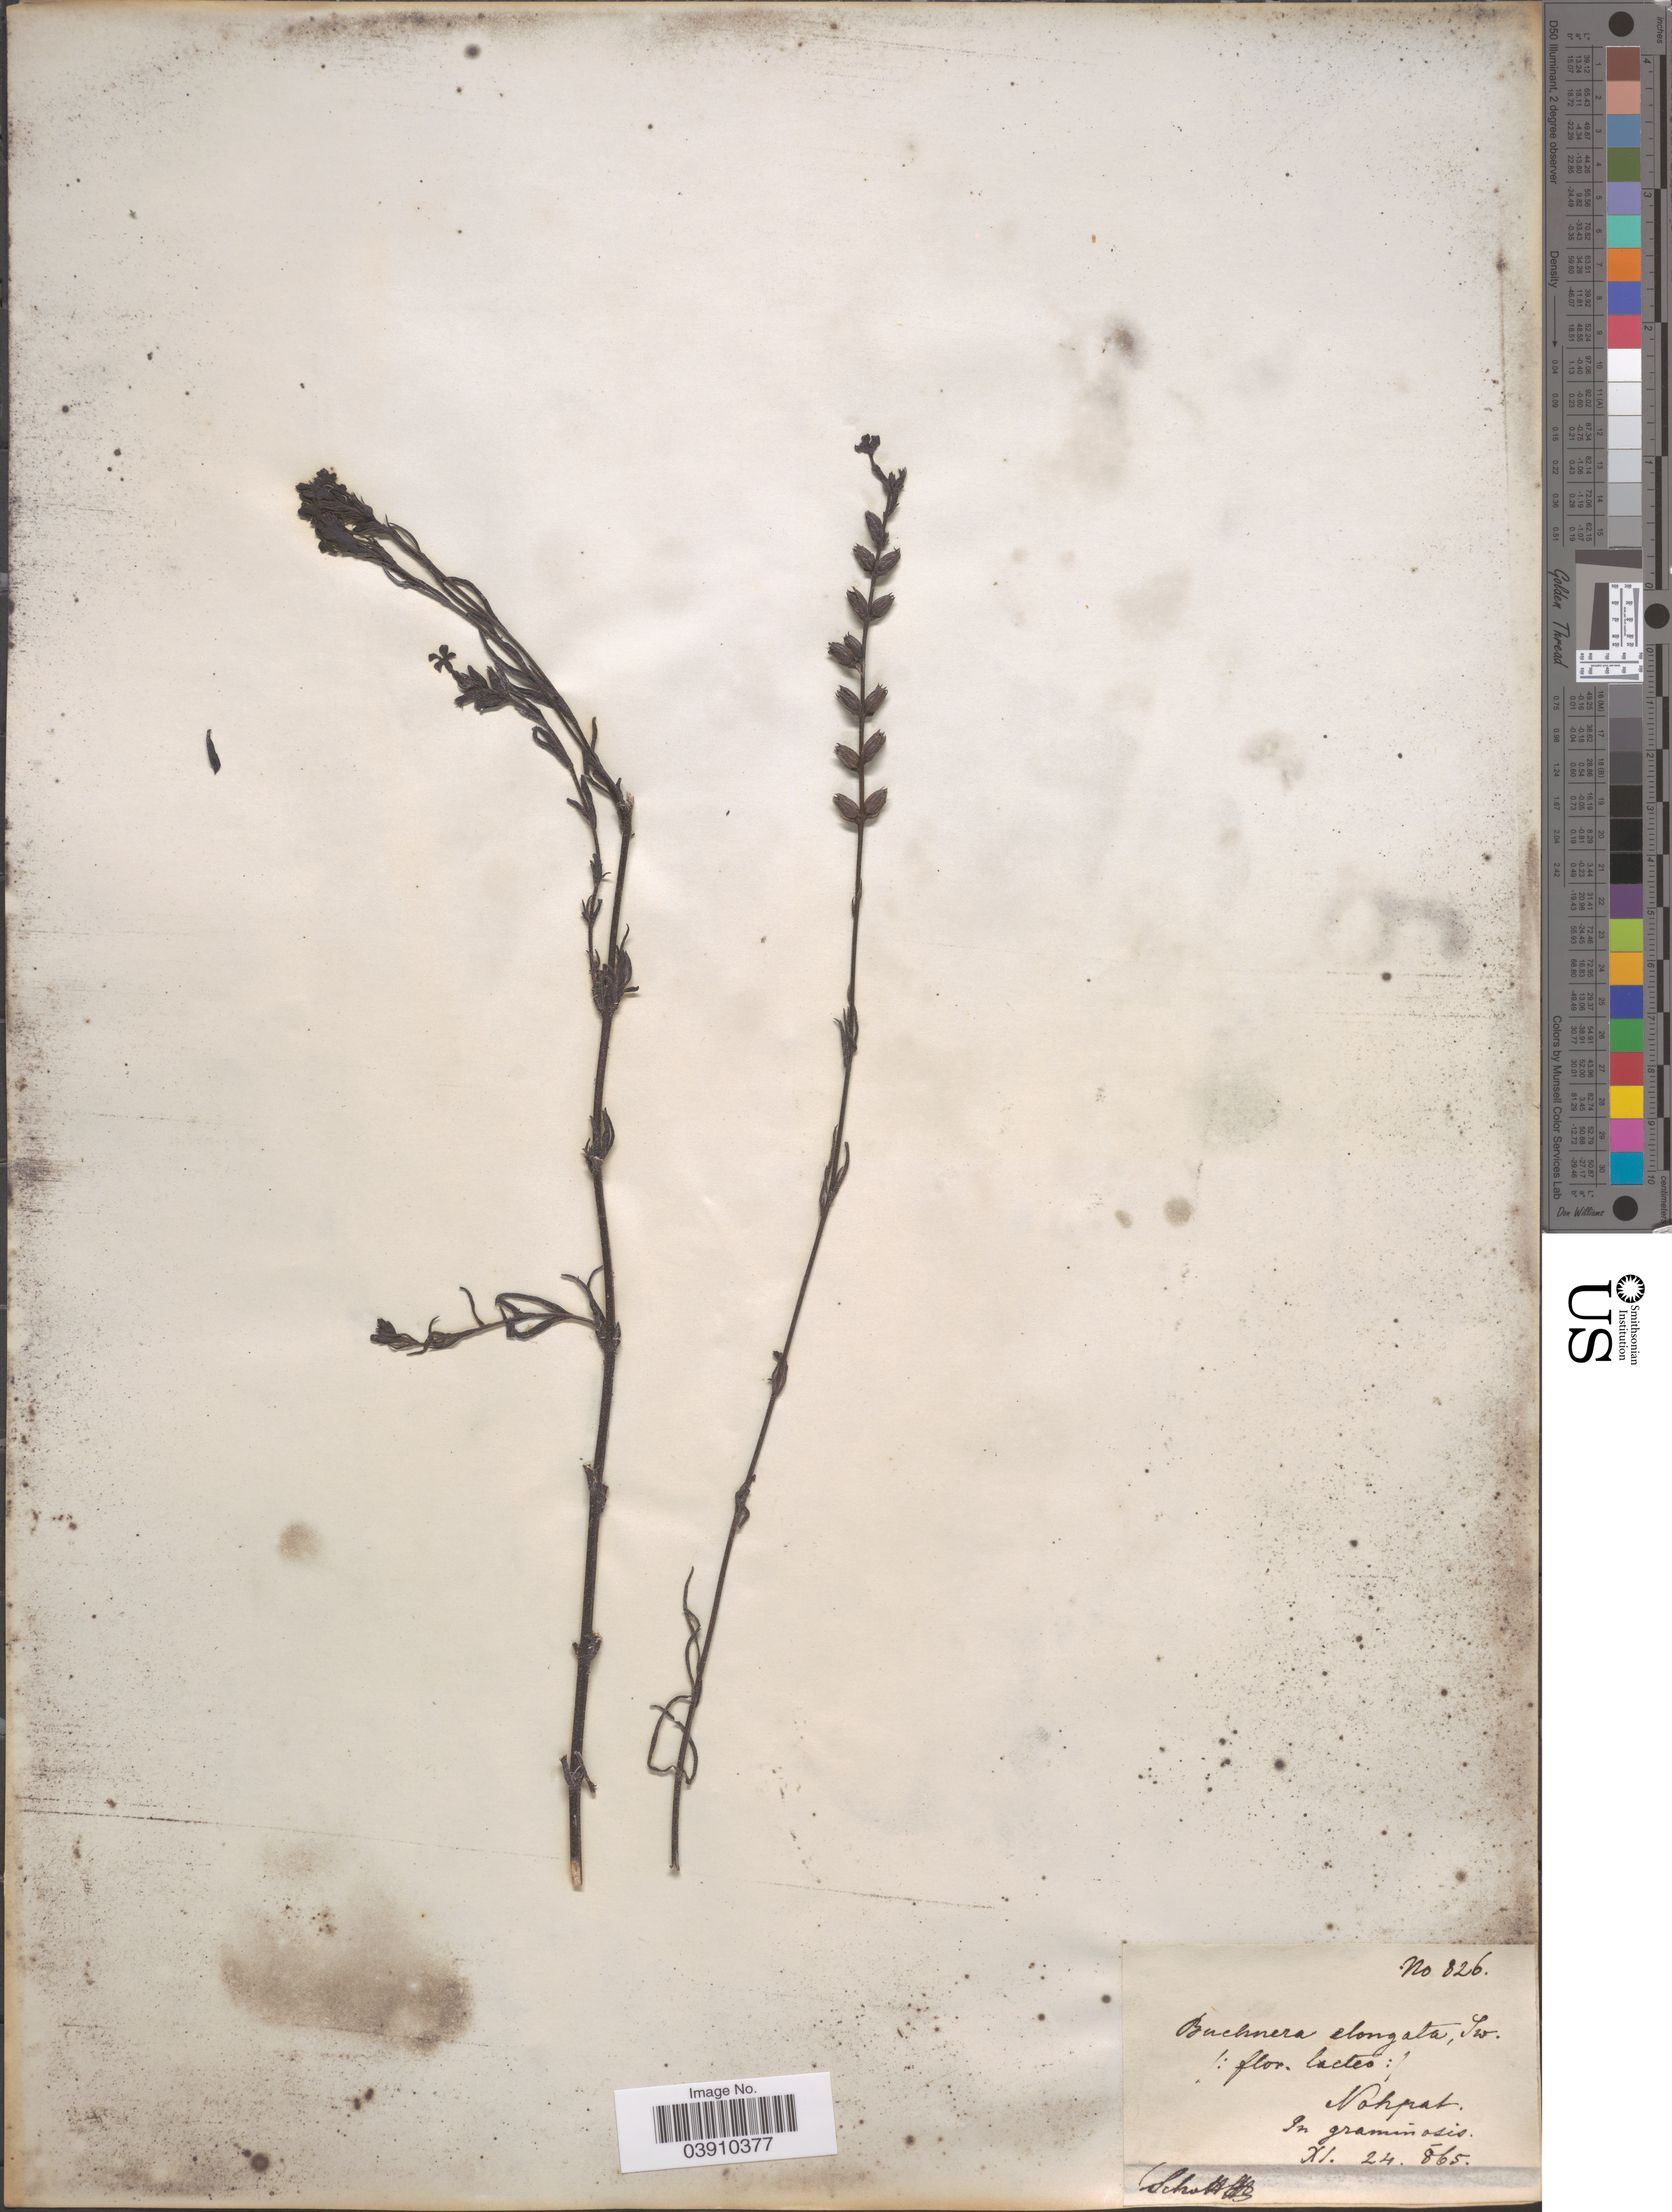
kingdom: Plantae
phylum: Tracheophyta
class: Magnoliopsida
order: Lamiales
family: Orobanchaceae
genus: Buchnera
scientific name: Buchnera pusilla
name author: Kunth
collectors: Schott, --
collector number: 826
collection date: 1865-11-24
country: Mexico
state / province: Yucatán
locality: Nohpat In graminosis.